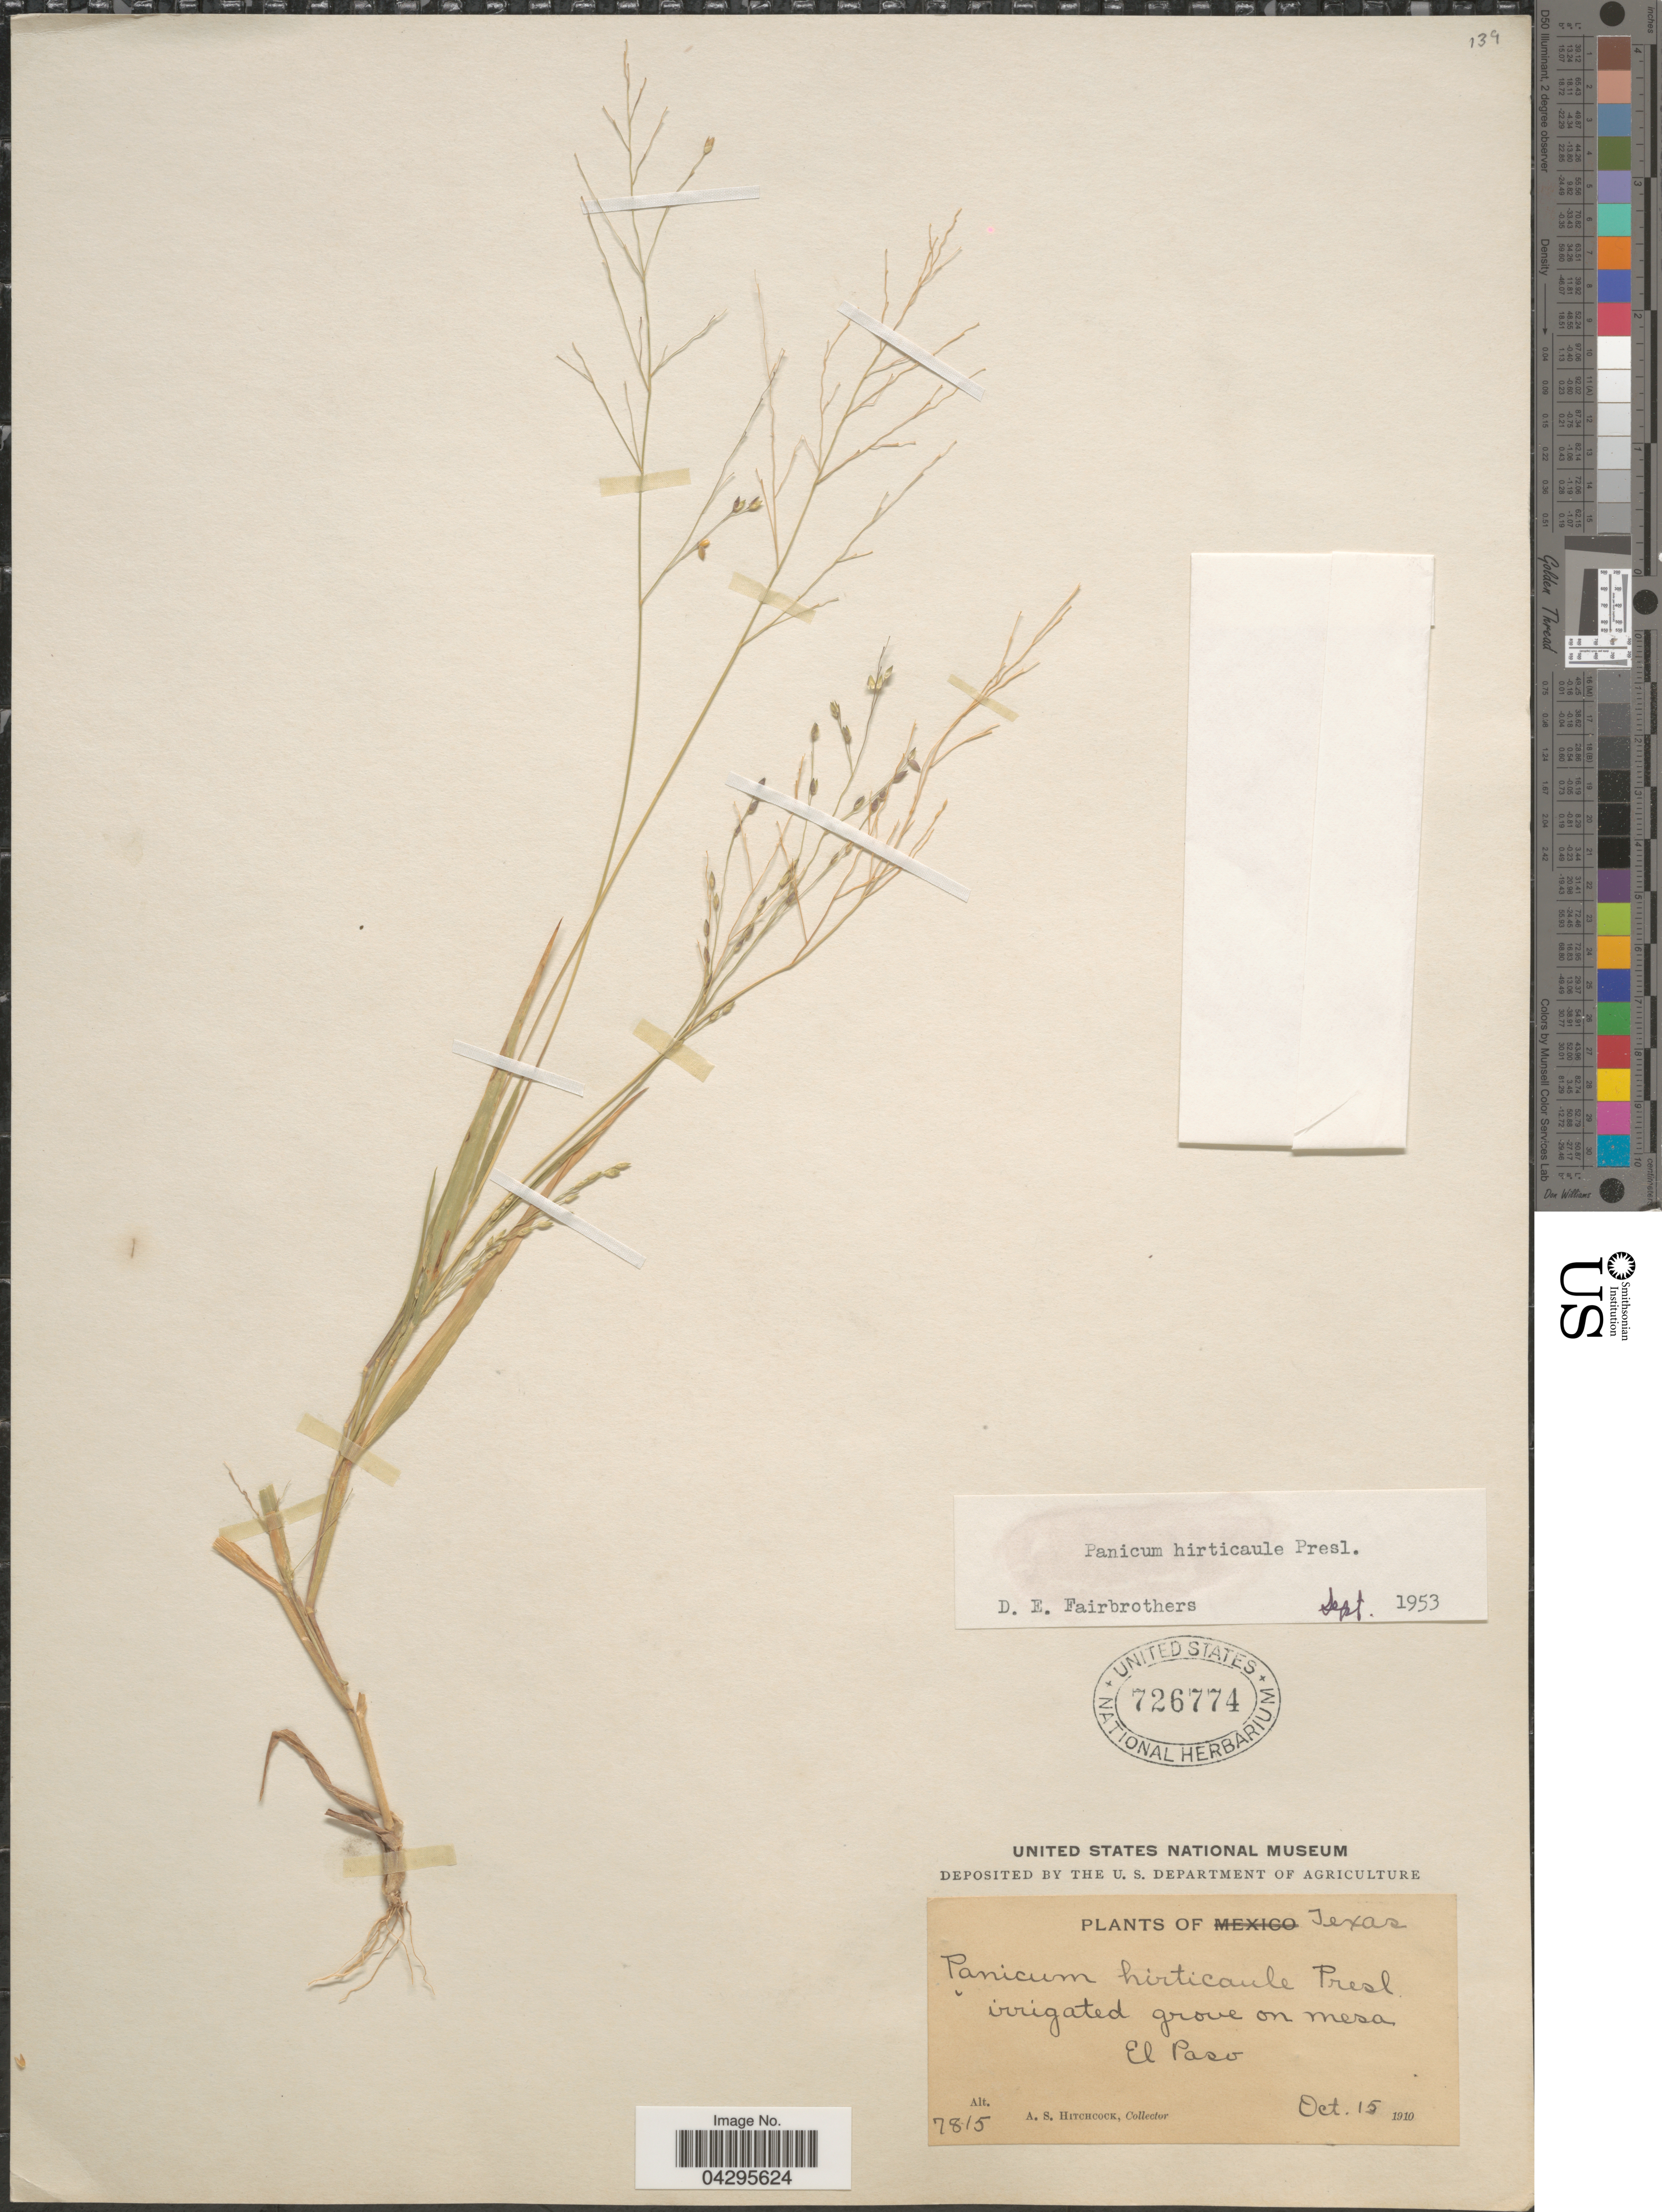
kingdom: Plantae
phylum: Tracheophyta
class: Liliopsida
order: Poales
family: Poaceae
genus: Panicum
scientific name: Panicum hirticaule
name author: J. Presl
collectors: A. S. Hitchcock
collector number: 7815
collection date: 1910-10-15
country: United States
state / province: Texas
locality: Irrigated grove on mesa El Paso.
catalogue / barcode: US 726774